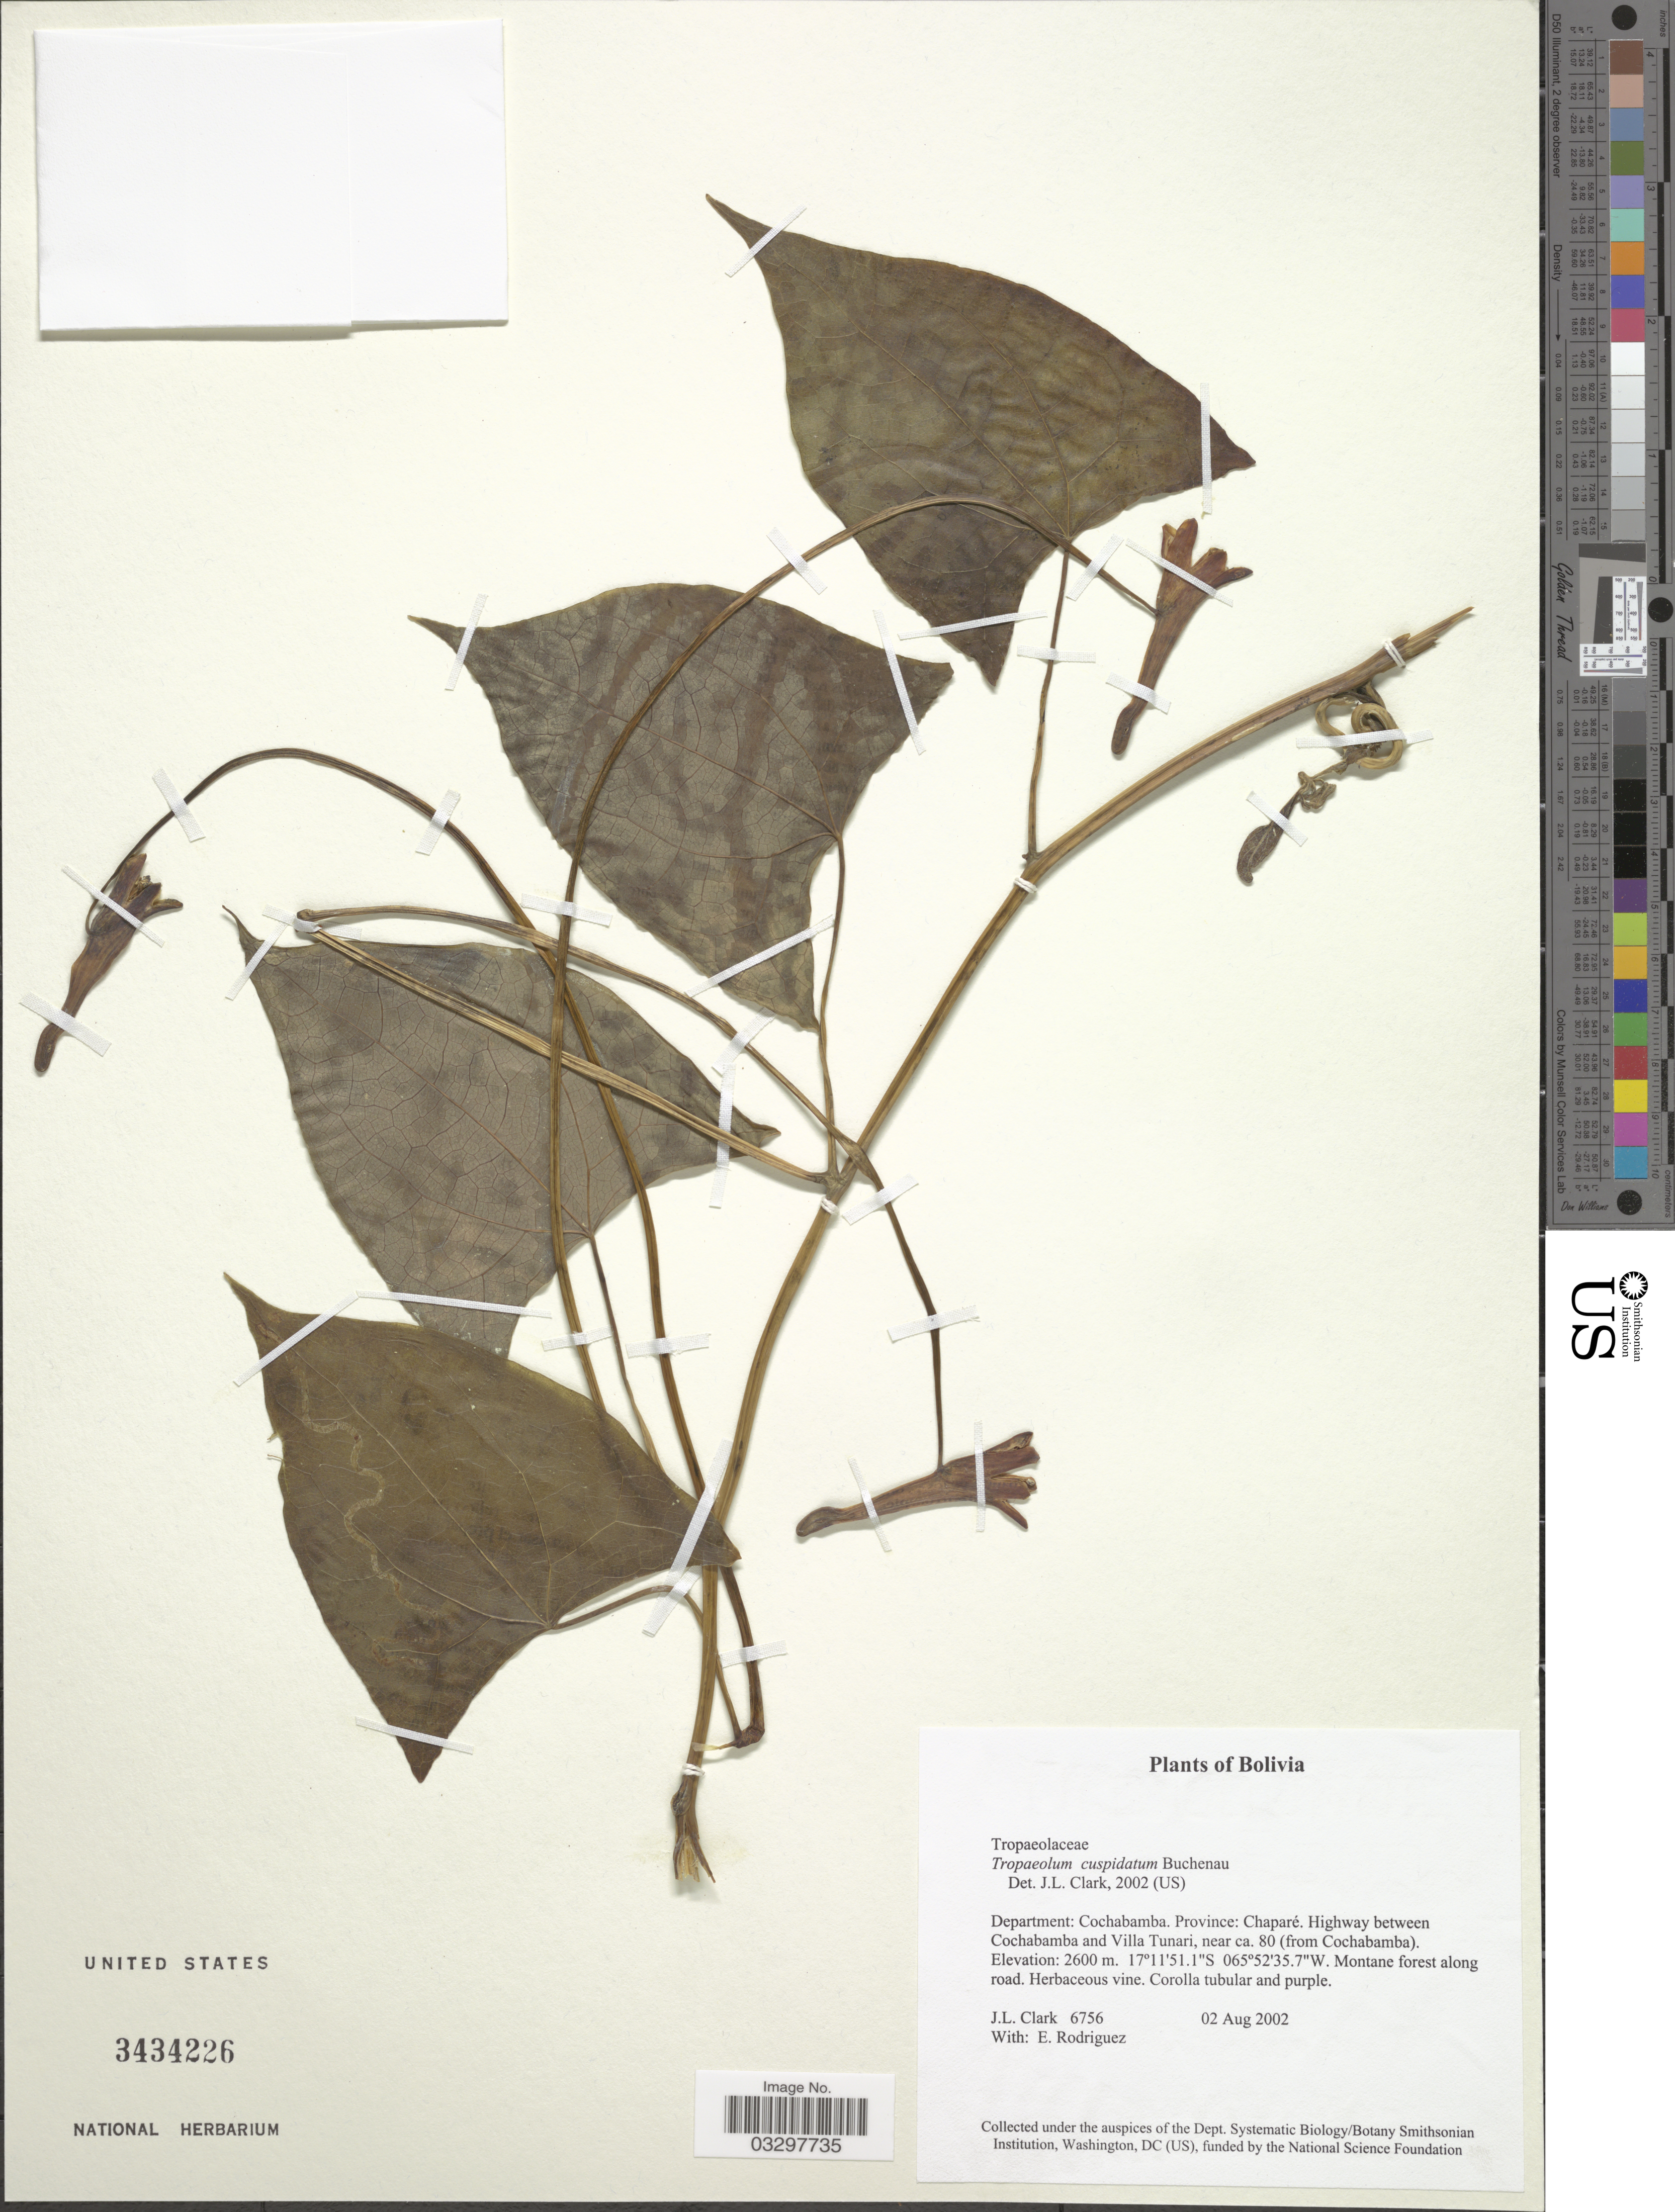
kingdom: Plantae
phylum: Tracheophyta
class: Magnoliopsida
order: Brassicales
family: Tropaeolaceae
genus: Tropaeolum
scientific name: Tropaeolum cuspidatum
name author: Buchenau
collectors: J. L. Clark & E. Rodriguez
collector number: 6756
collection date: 2002-08-02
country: Bolivia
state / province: Cochabamba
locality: Department: Cochabamba. Province: Chaparé. Highway between Cochabamba and Villa Tunari, near ca. 80 (from Cochabamba.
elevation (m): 2600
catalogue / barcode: US 3434226